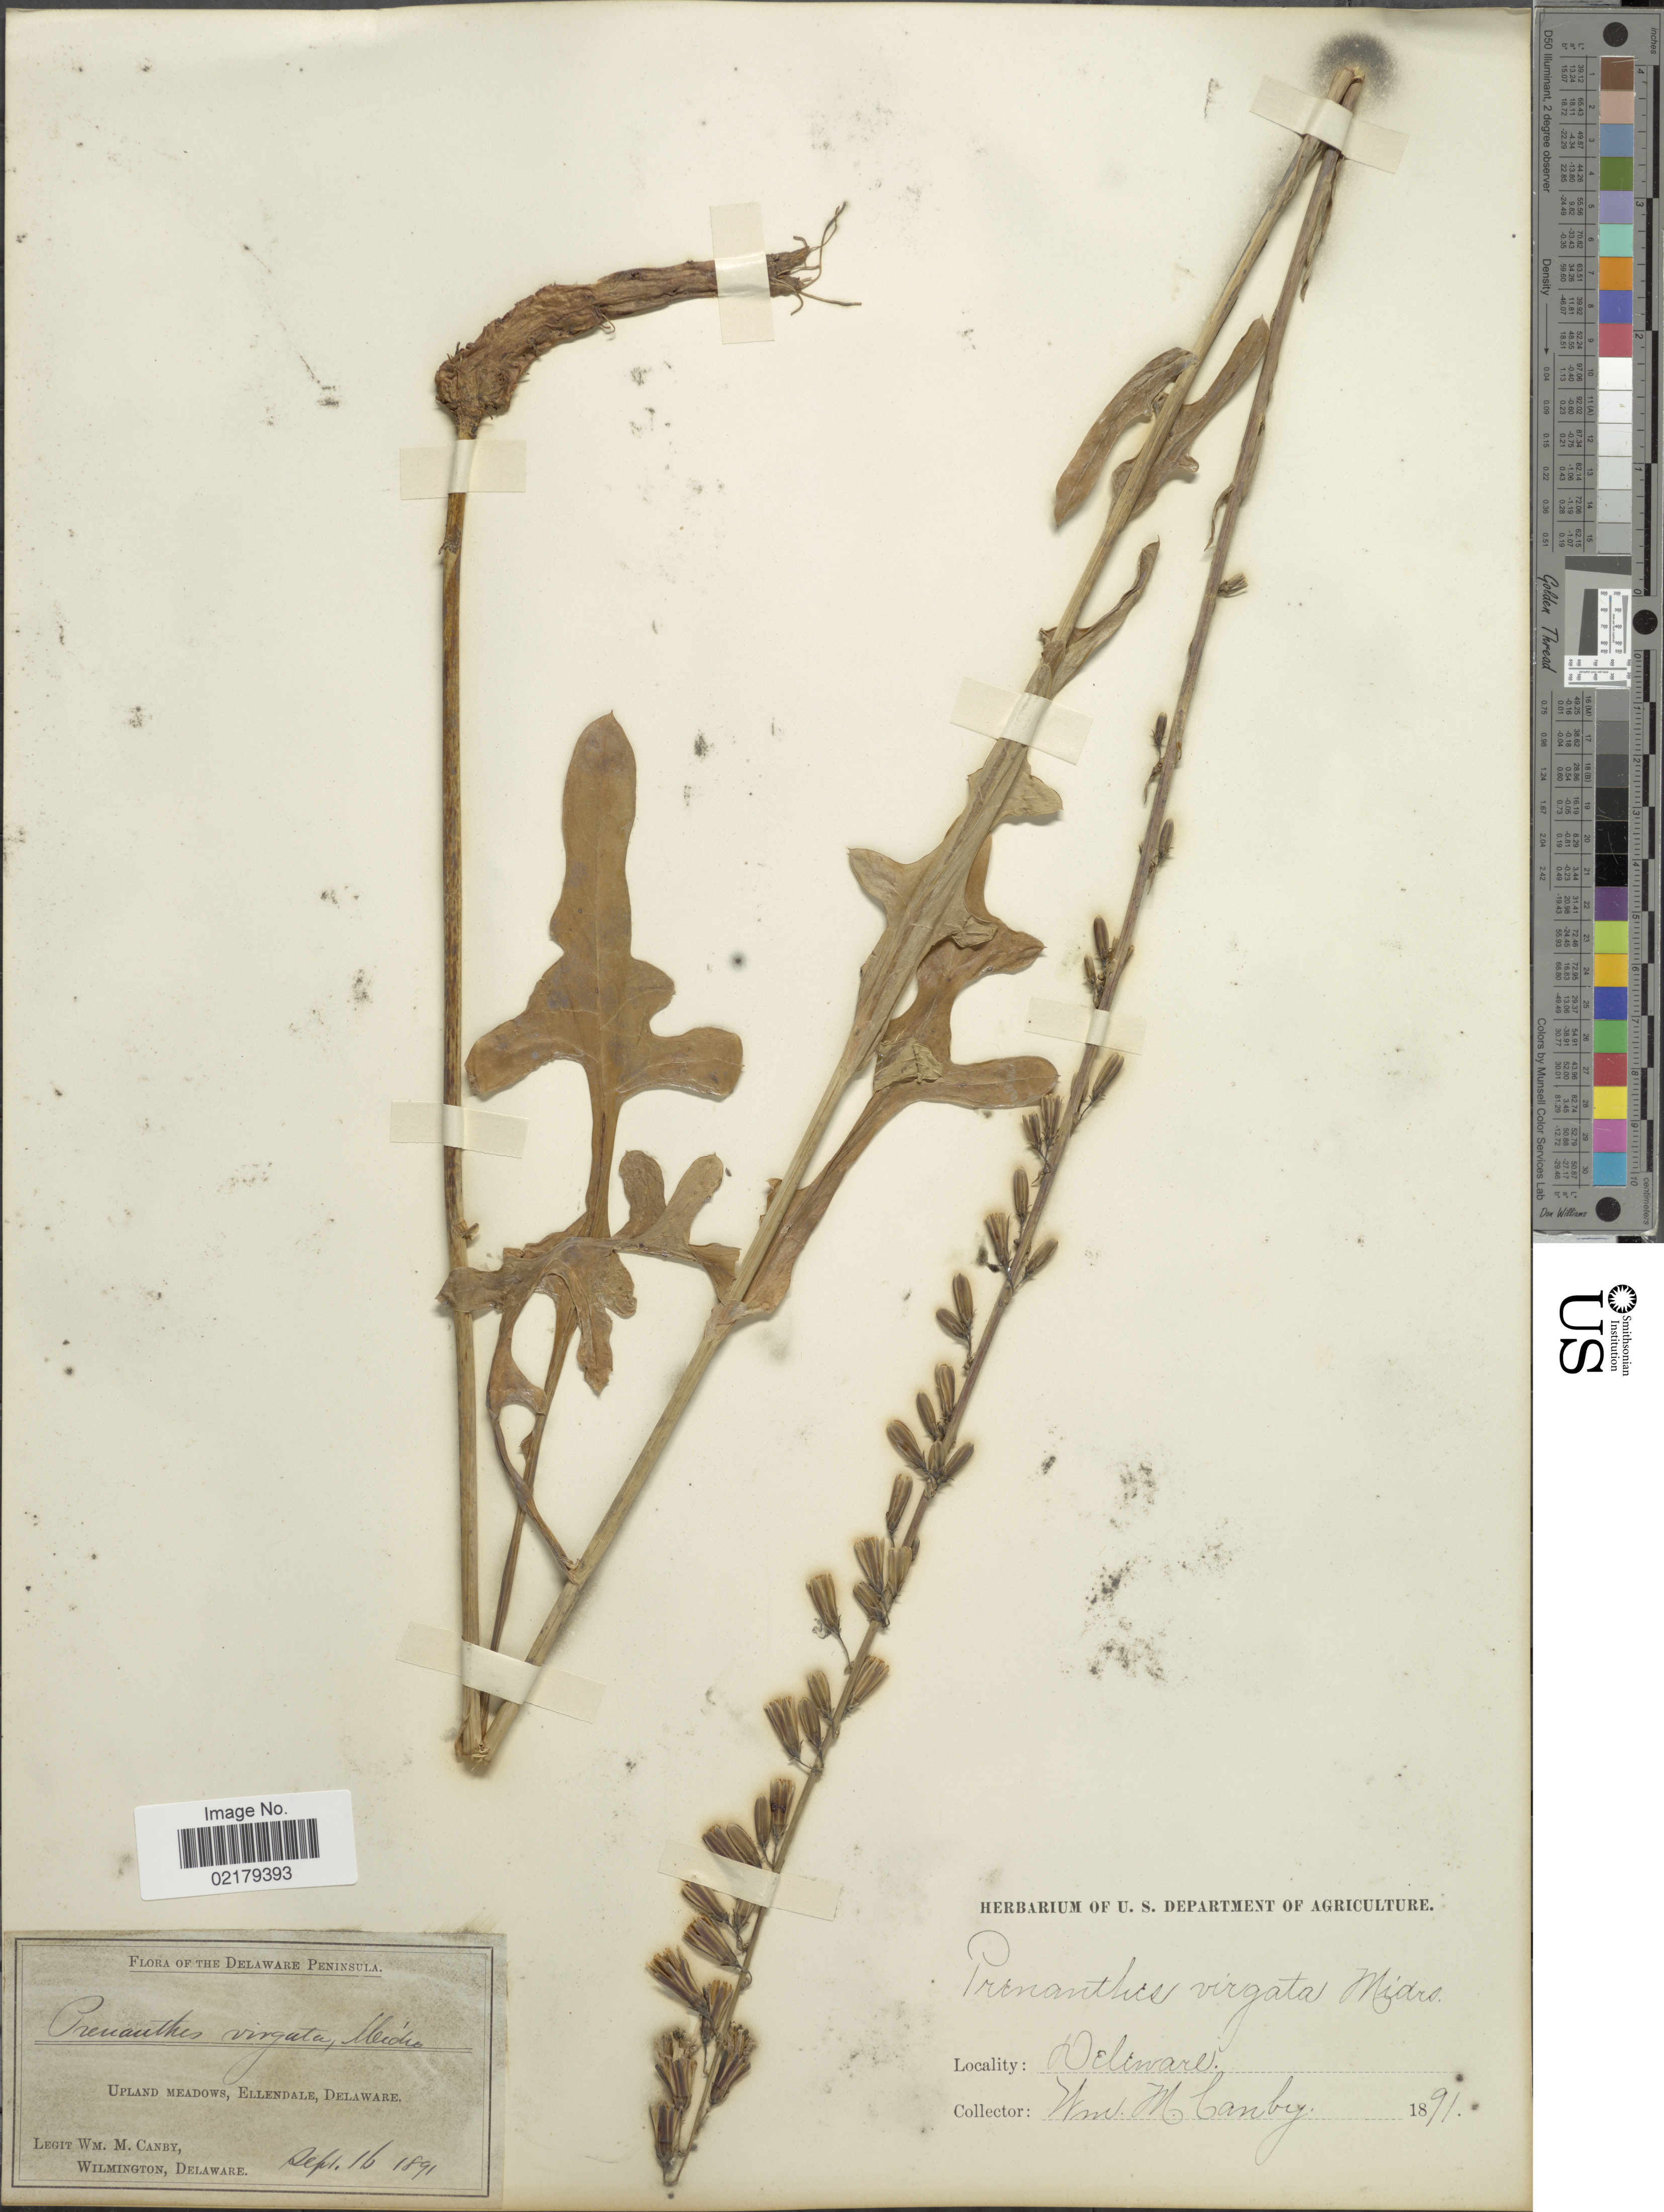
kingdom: Plantae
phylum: Tracheophyta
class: Magnoliopsida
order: Asterales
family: Asteraceae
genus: Prenanthes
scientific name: Prenanthes autumnalis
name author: Walter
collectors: W. M. Canby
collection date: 1891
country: United States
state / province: Delaware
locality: The Delaware Peninsula, Upland Meadows, Ellendale